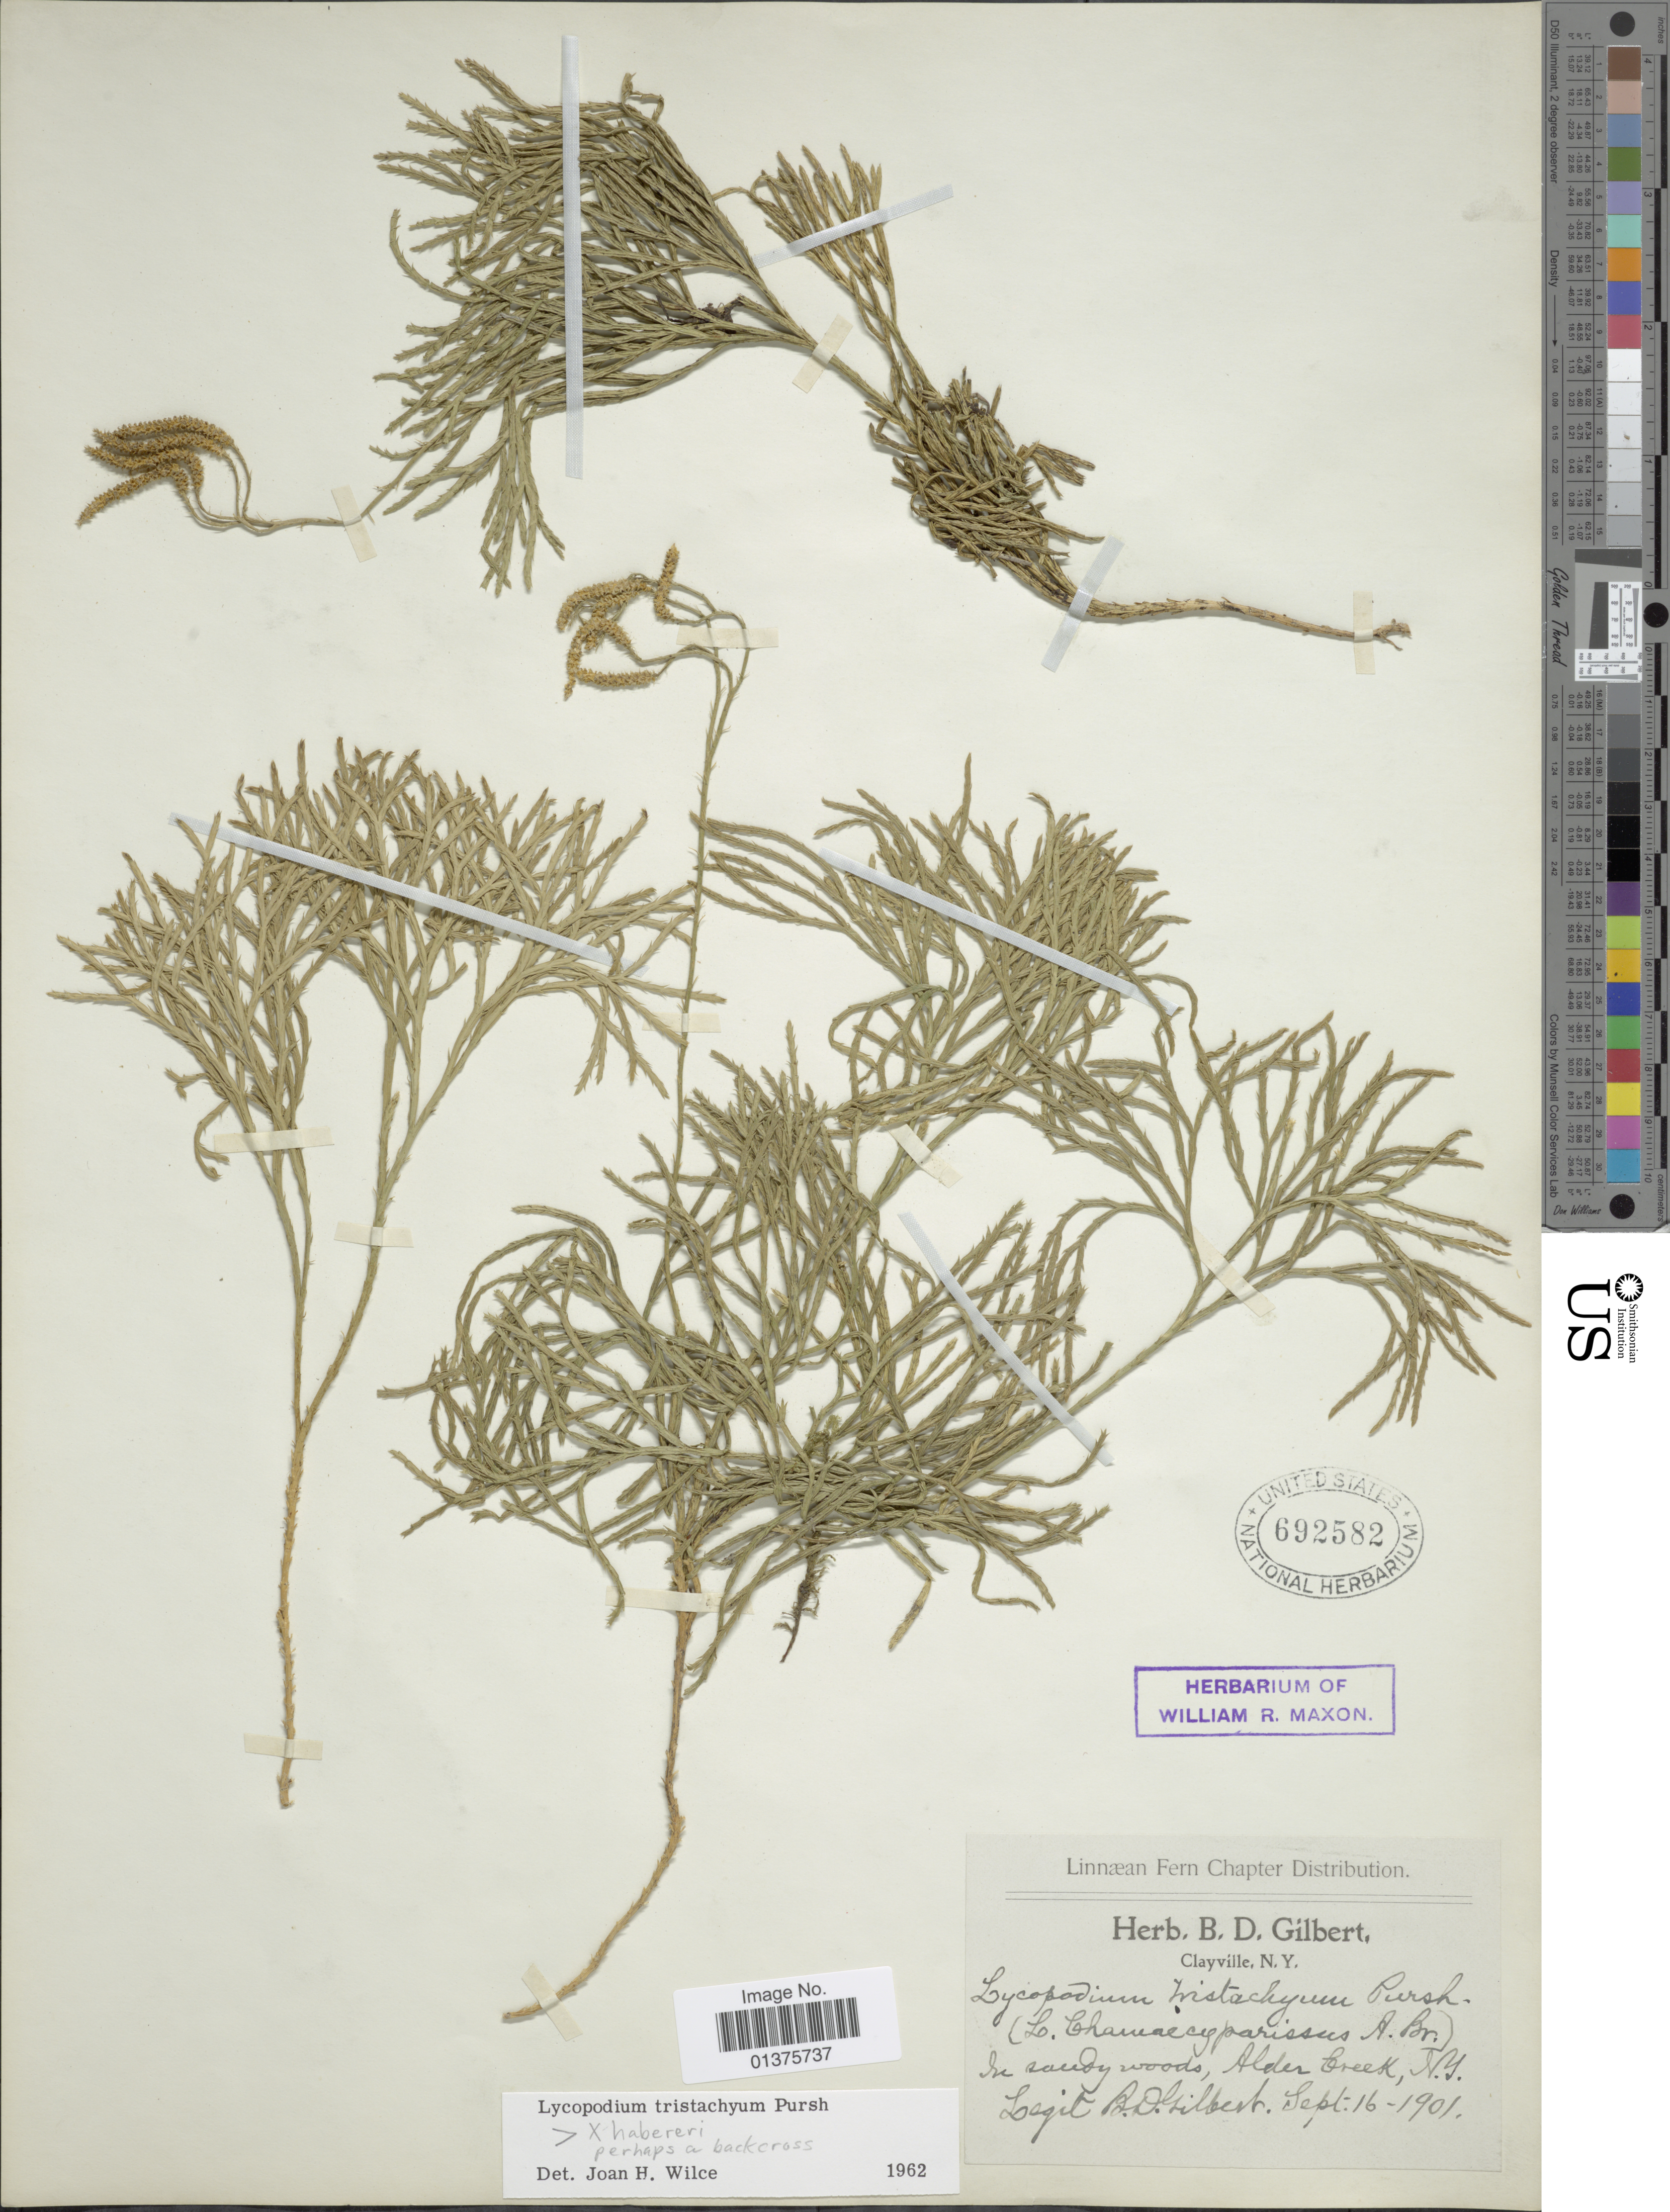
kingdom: Plantae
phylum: Tracheophyta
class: Lycopodiopsida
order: Lycopodiales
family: Lycopodiaceae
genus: Diphasiastrum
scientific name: Diphasiastrum x habereri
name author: (House) Holub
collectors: B. Gilbert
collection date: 1901-09-16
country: United States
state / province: New York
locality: Clayville, Alder Creek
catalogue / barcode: US 692582